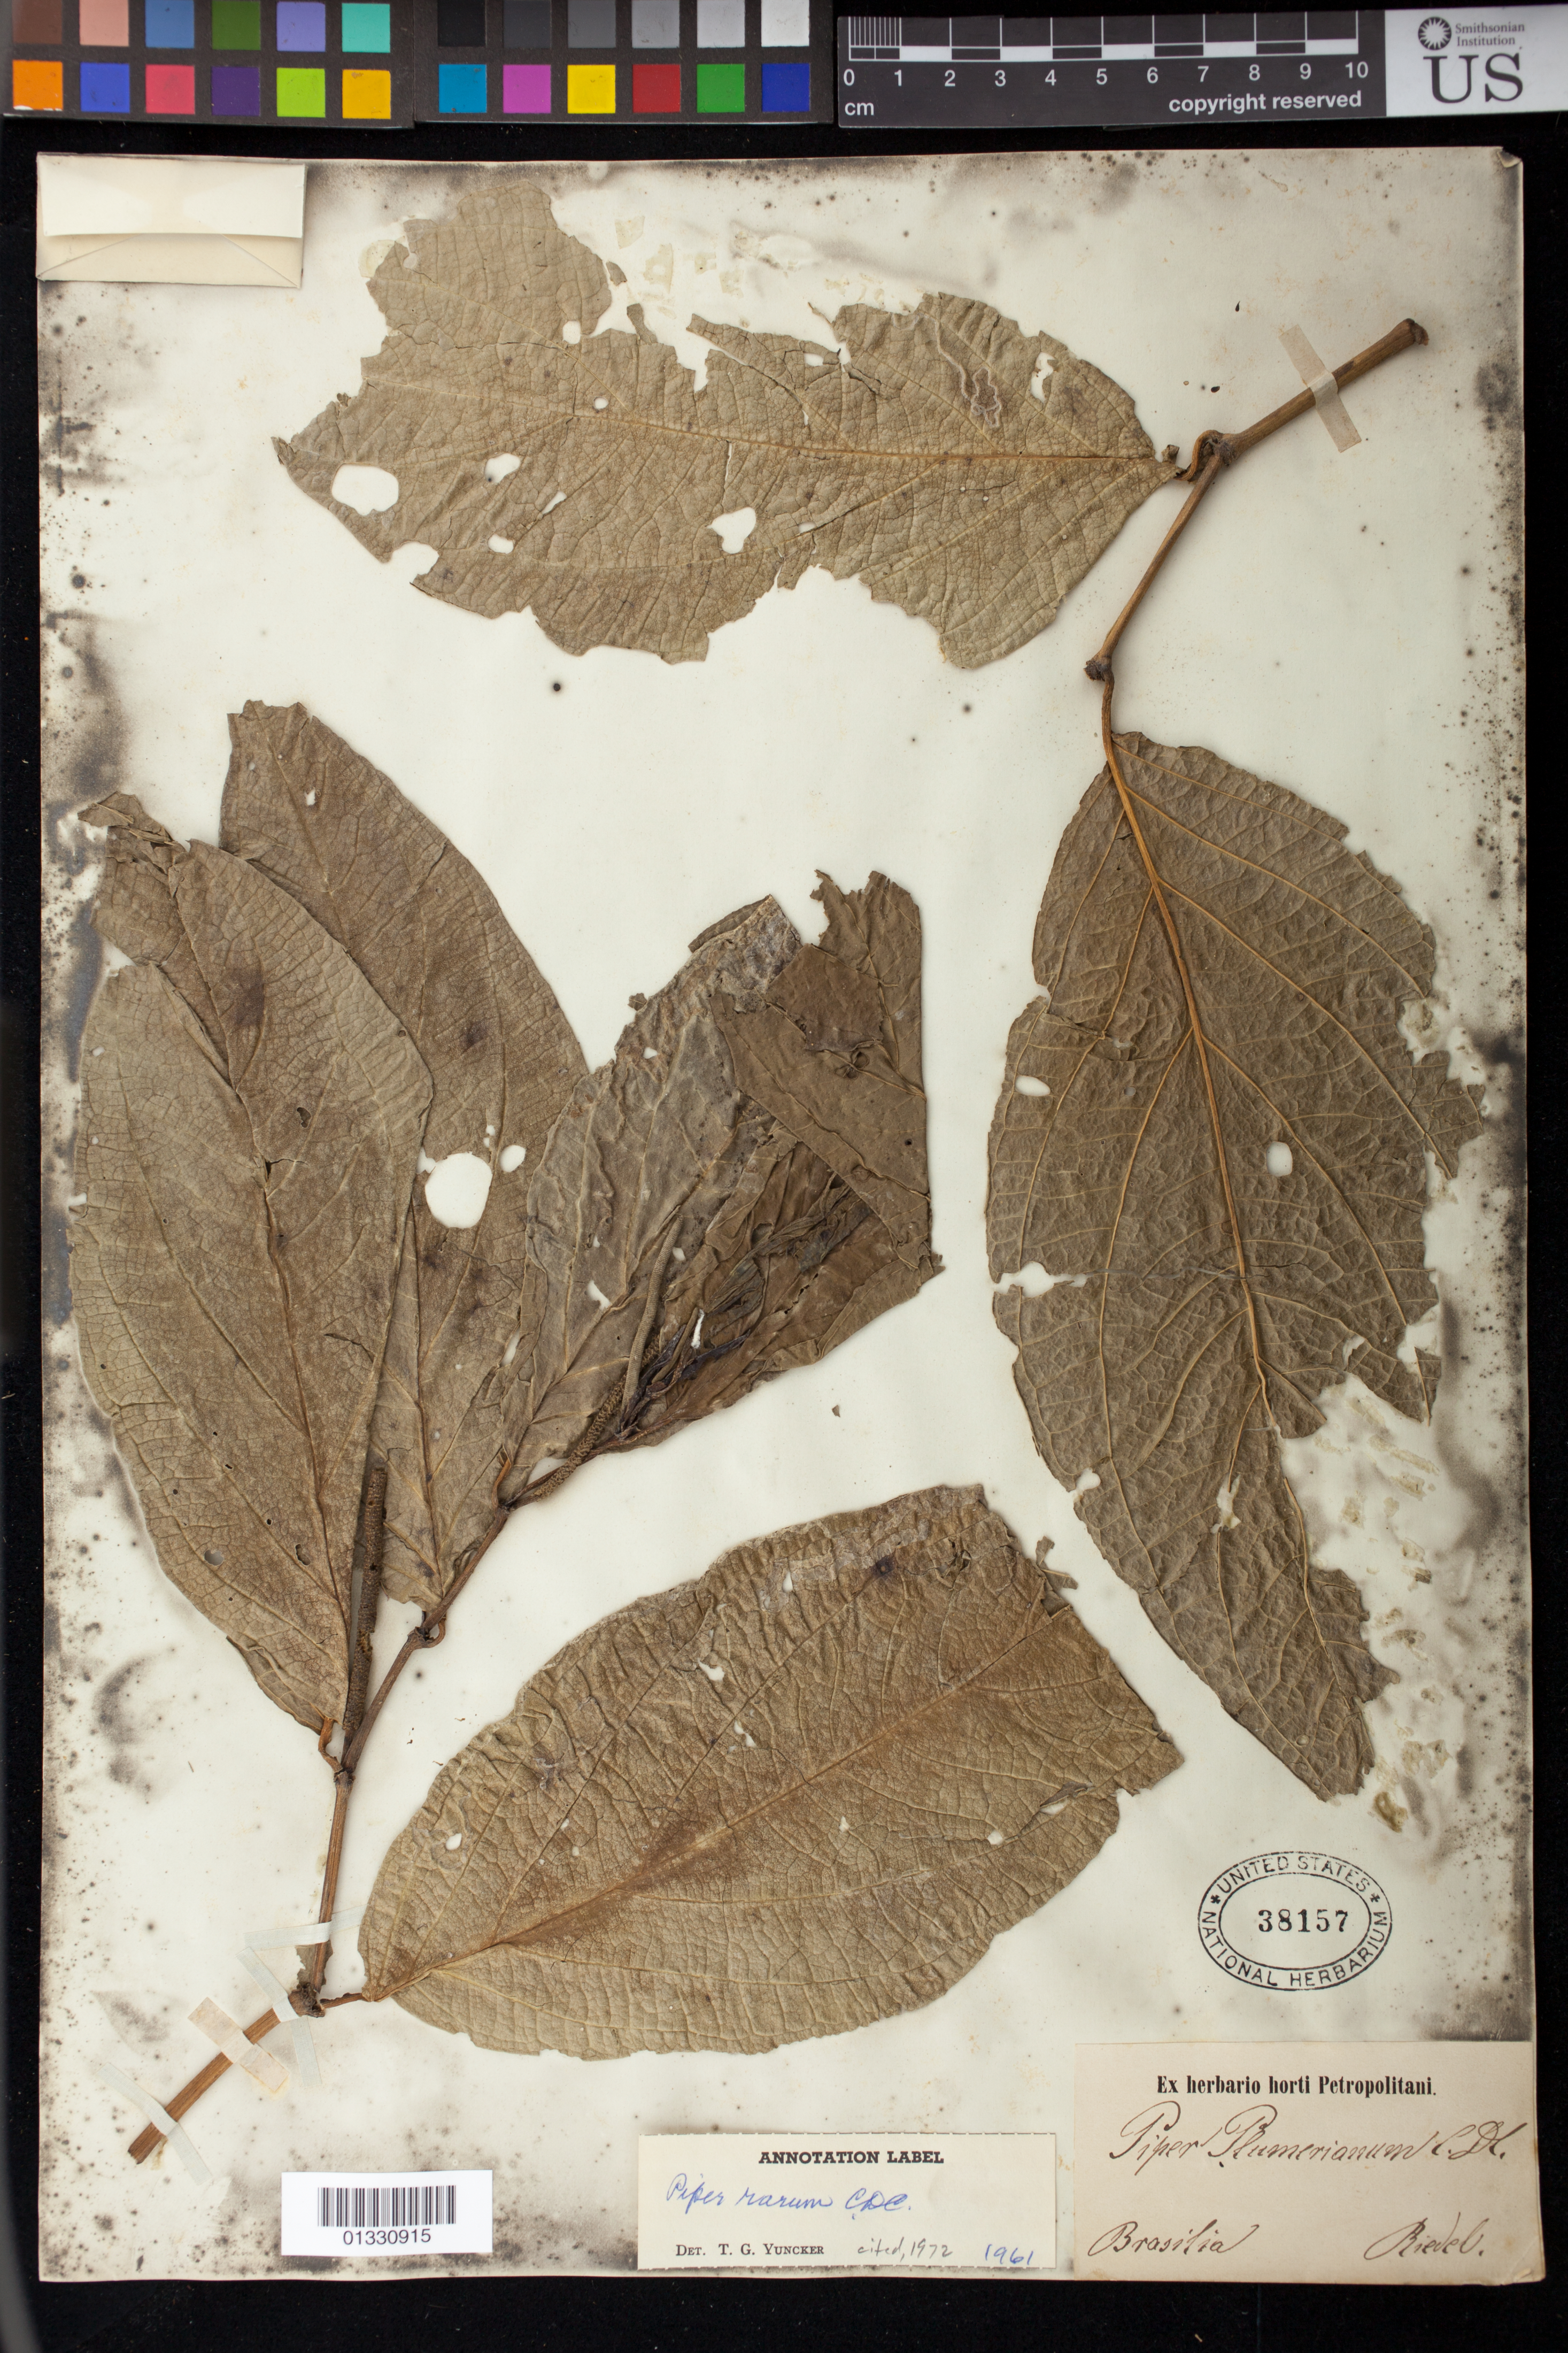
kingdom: Plantae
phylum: Tracheophyta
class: Magnoliopsida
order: Piperales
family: Piperaceae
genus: Piper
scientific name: Piper rarum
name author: C. DC.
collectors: Riedel, --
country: Brazil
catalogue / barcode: US 38157